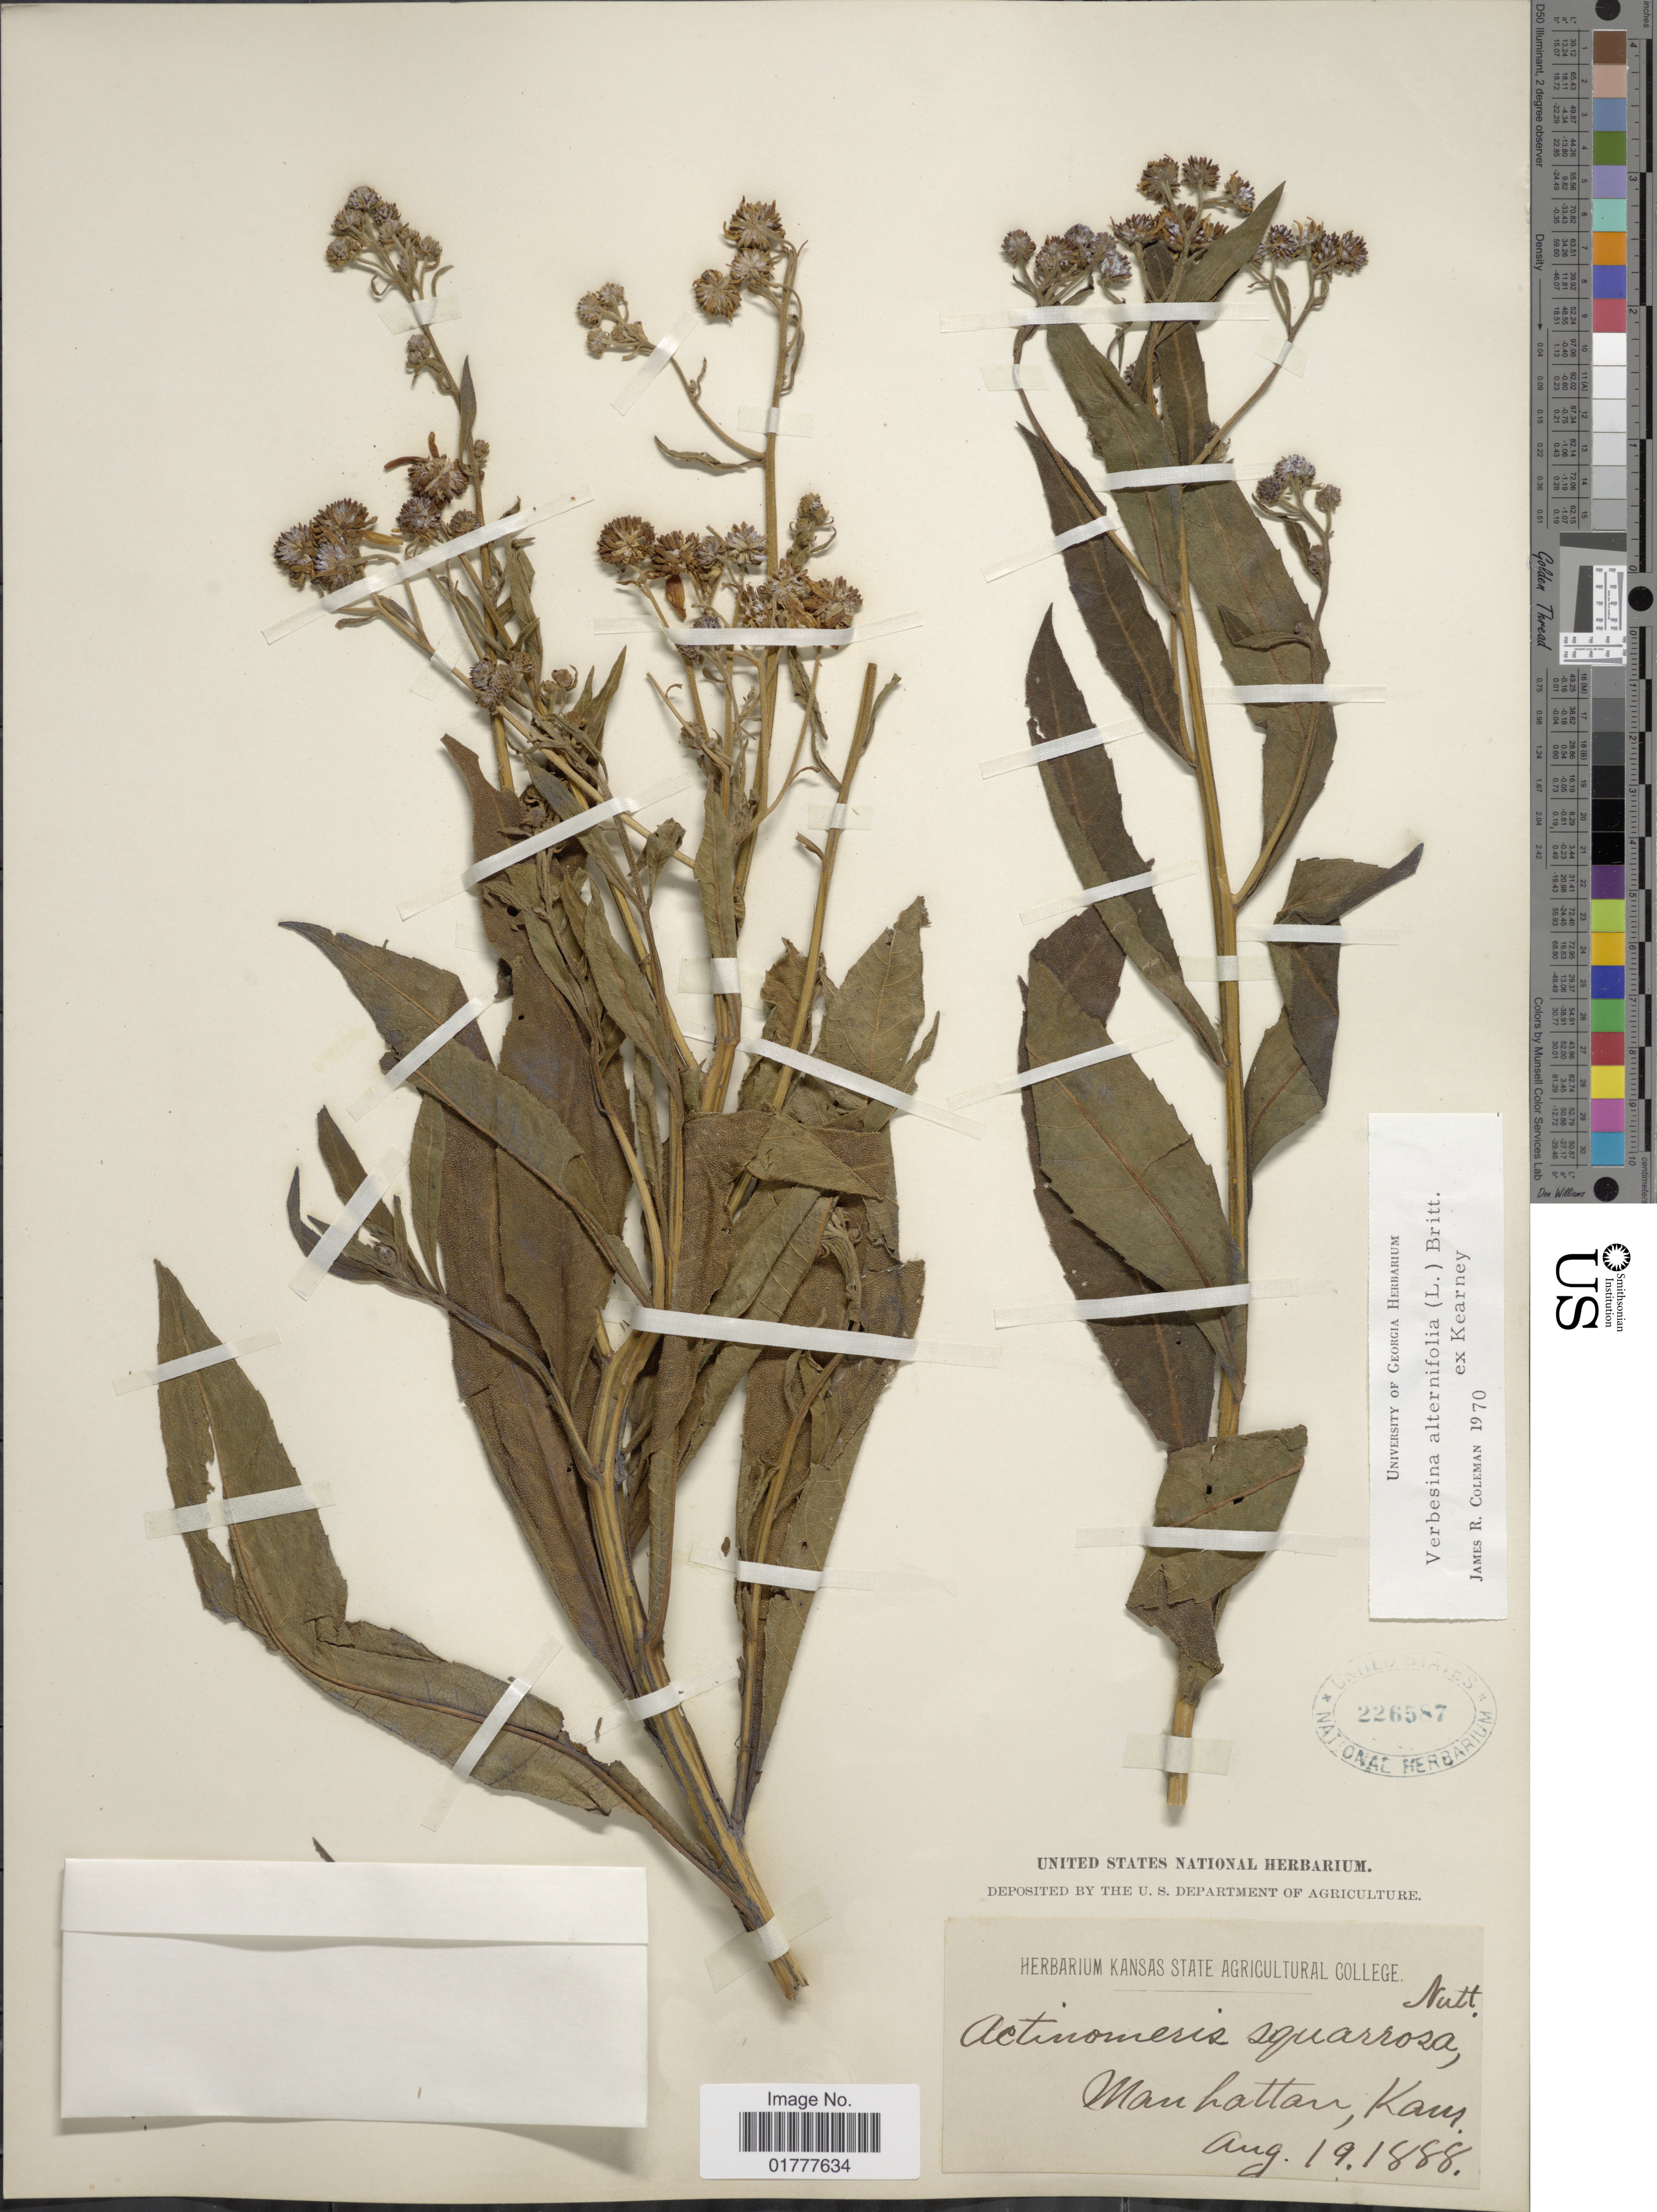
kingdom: Plantae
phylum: Tracheophyta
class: Magnoliopsida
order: Asterales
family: Asteraceae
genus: Actinomeris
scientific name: Actinomeris alternifolia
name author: (L.) DC.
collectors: ex herb. Kansas State Agricultural College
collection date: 1888-08-19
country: United States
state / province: Kansas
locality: Manhattan, Kans.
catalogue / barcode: US 226587